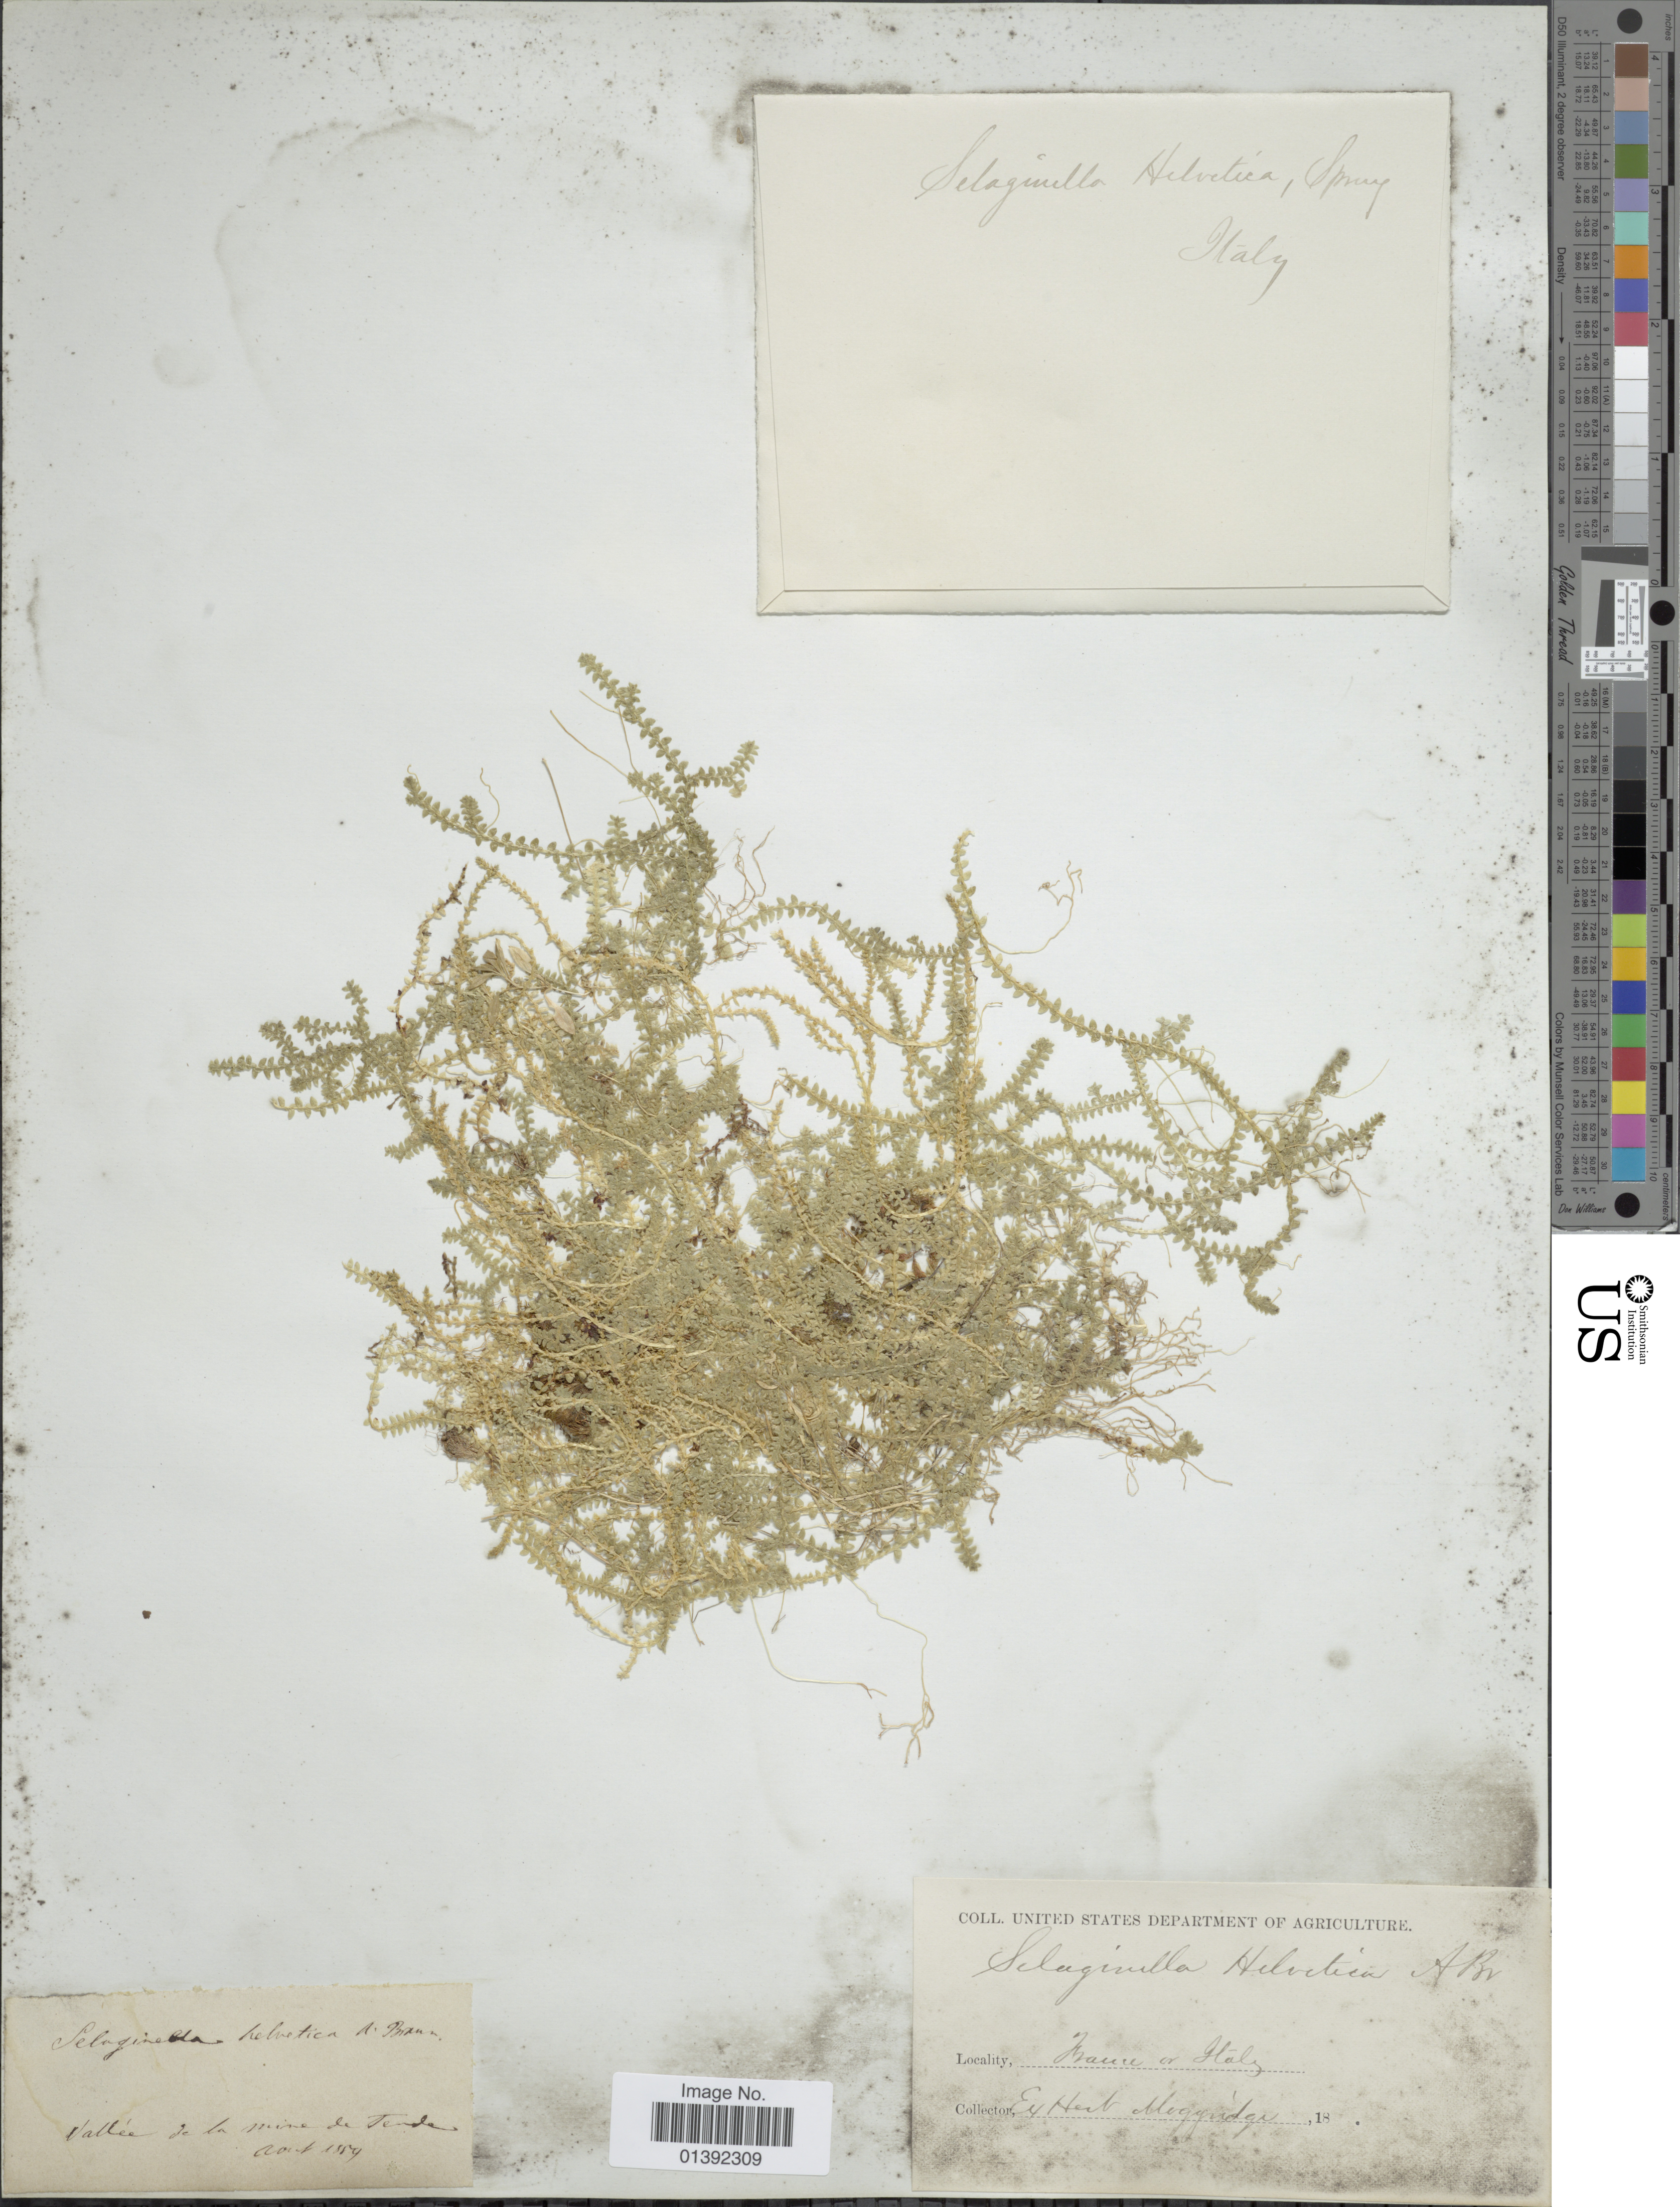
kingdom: Plantae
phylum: Tracheophyta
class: Lycopodiopsida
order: Selaginellales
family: Selaginellaceae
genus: Selaginella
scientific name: Selaginella helvetica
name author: (L.) Spring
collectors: ex herb. J.T. Moggridge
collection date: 1854-08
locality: Vallee de la Mine de Fende, France or Italy [interpreted]